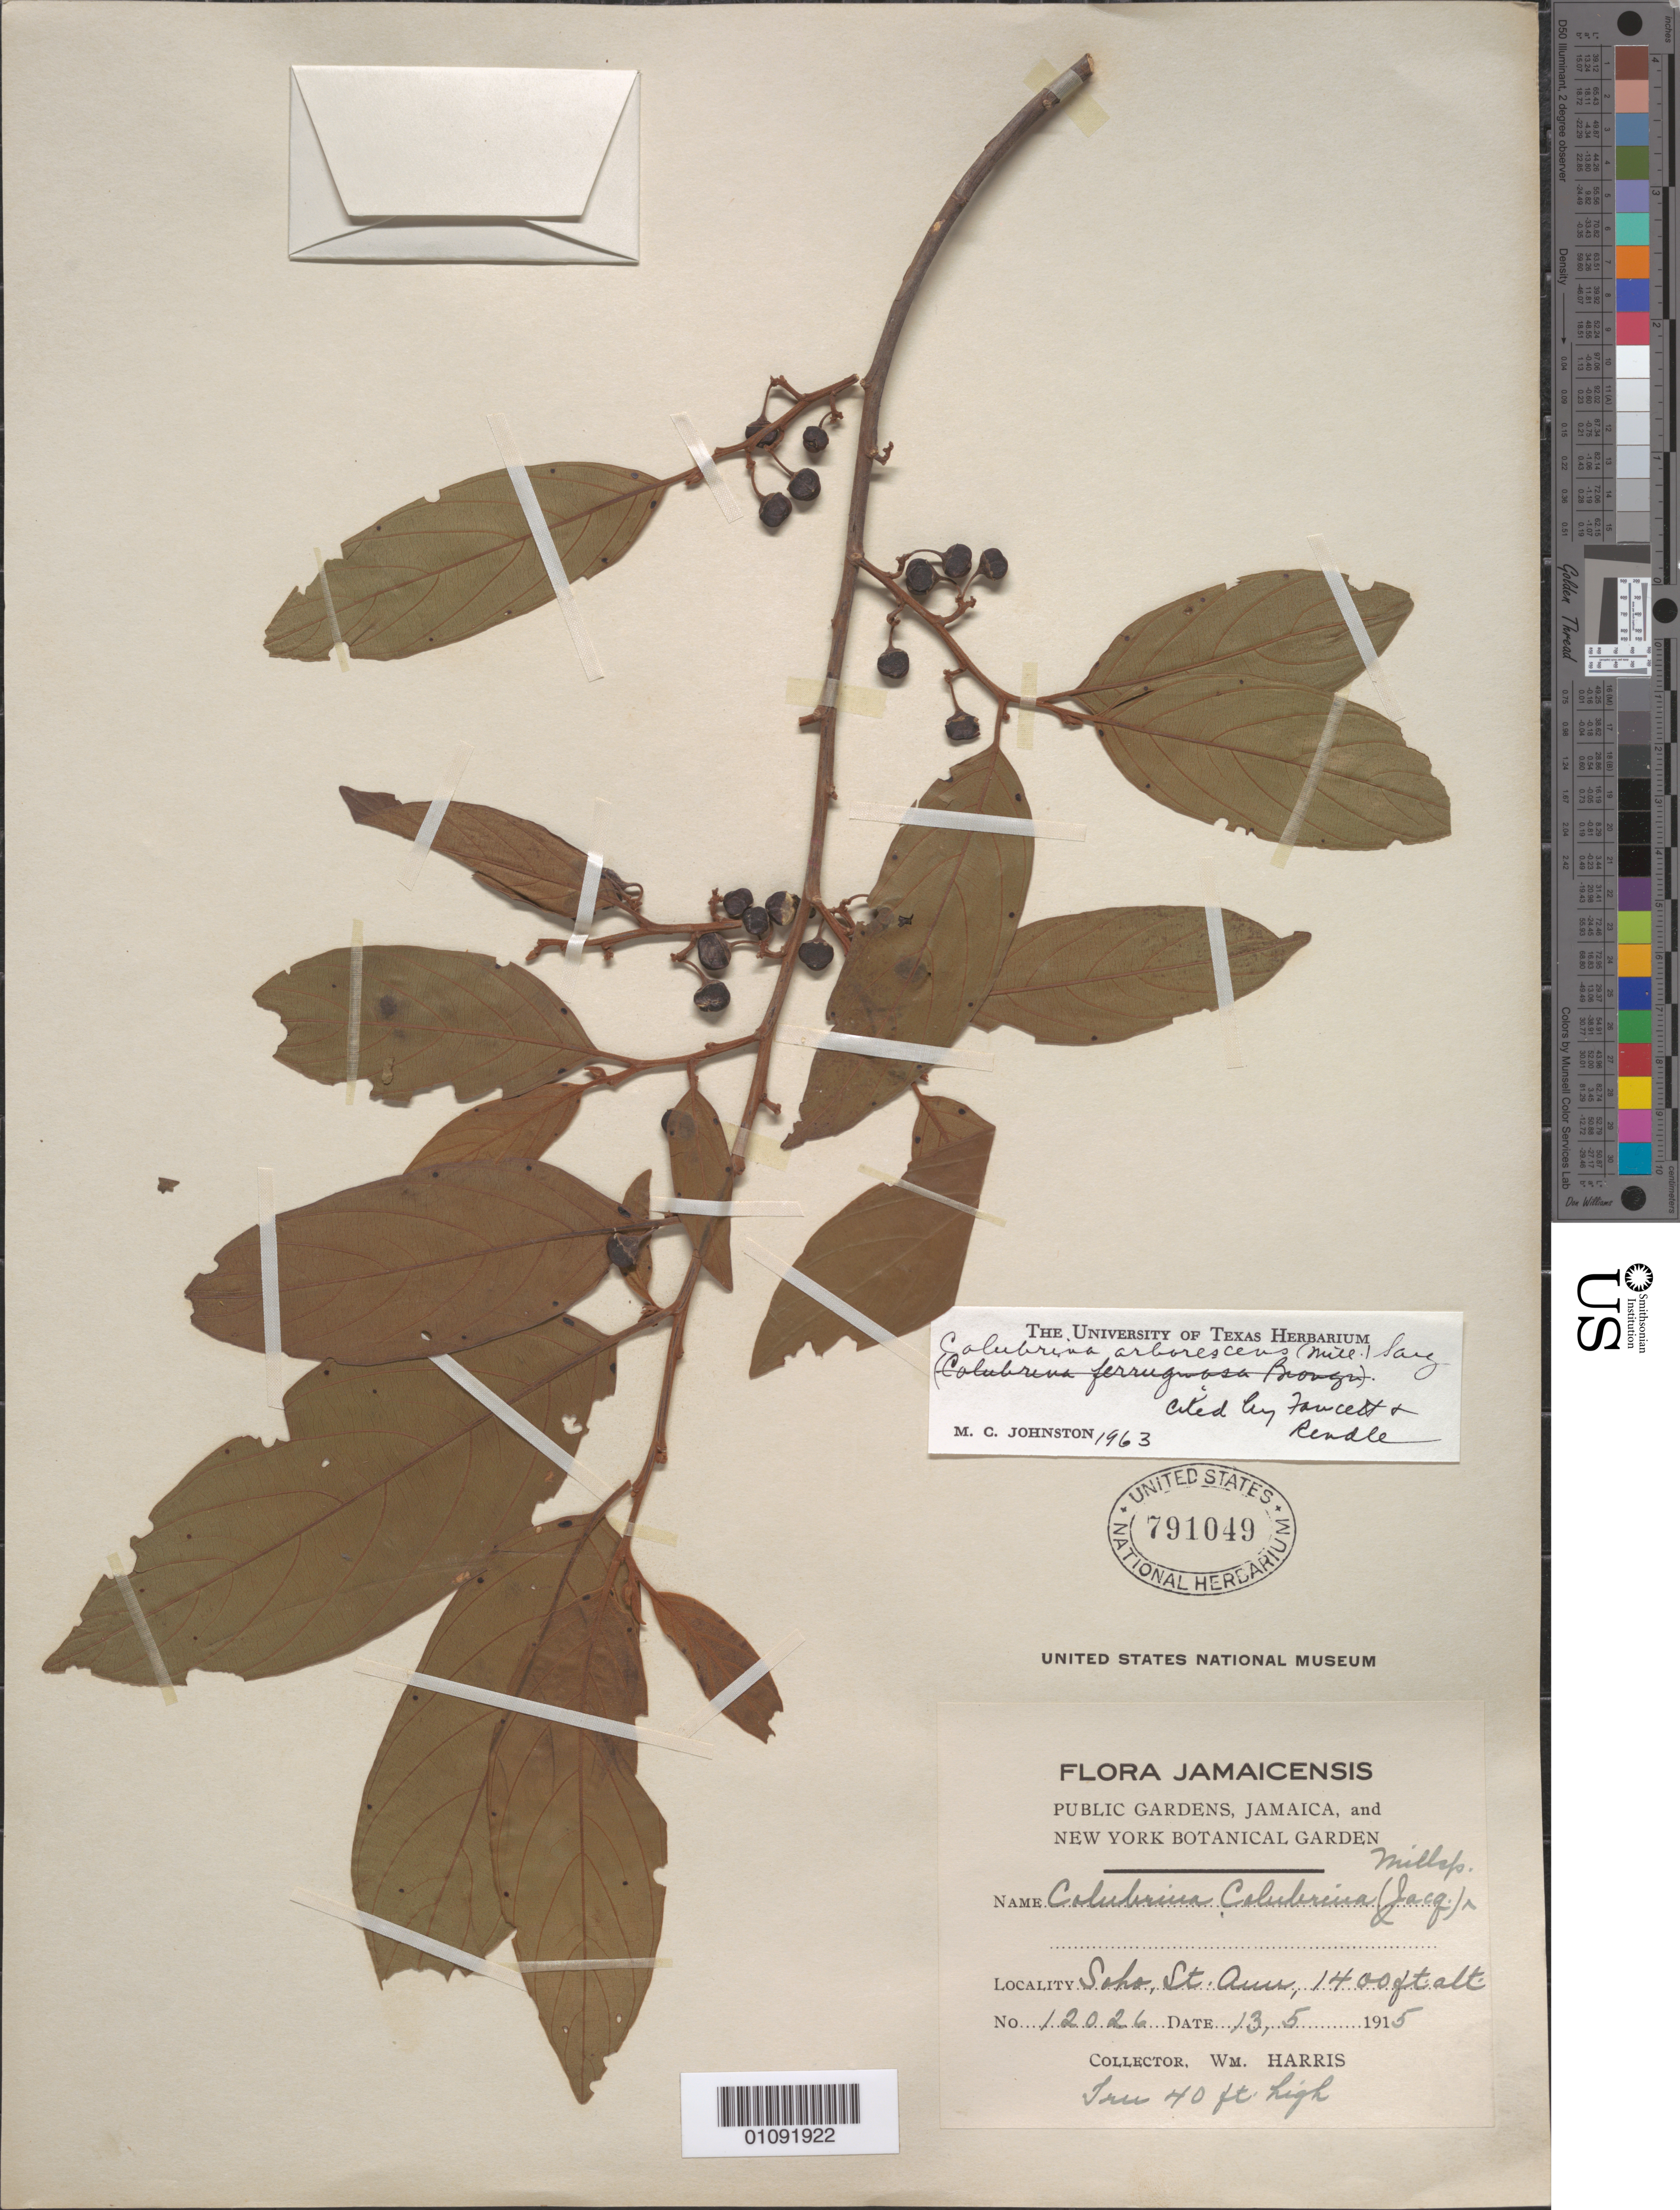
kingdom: Plantae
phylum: Tracheophyta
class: Magnoliopsida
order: Rosales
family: Rhamnaceae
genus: Colubrina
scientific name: Colubrina arborescens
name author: (Mill.) Sarg.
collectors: W. Harris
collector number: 12026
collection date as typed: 13 May 1915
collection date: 1915-05-13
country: Jamaica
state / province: Saint Ann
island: Jamaica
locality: Soho, St Ann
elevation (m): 427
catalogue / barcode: US 791049